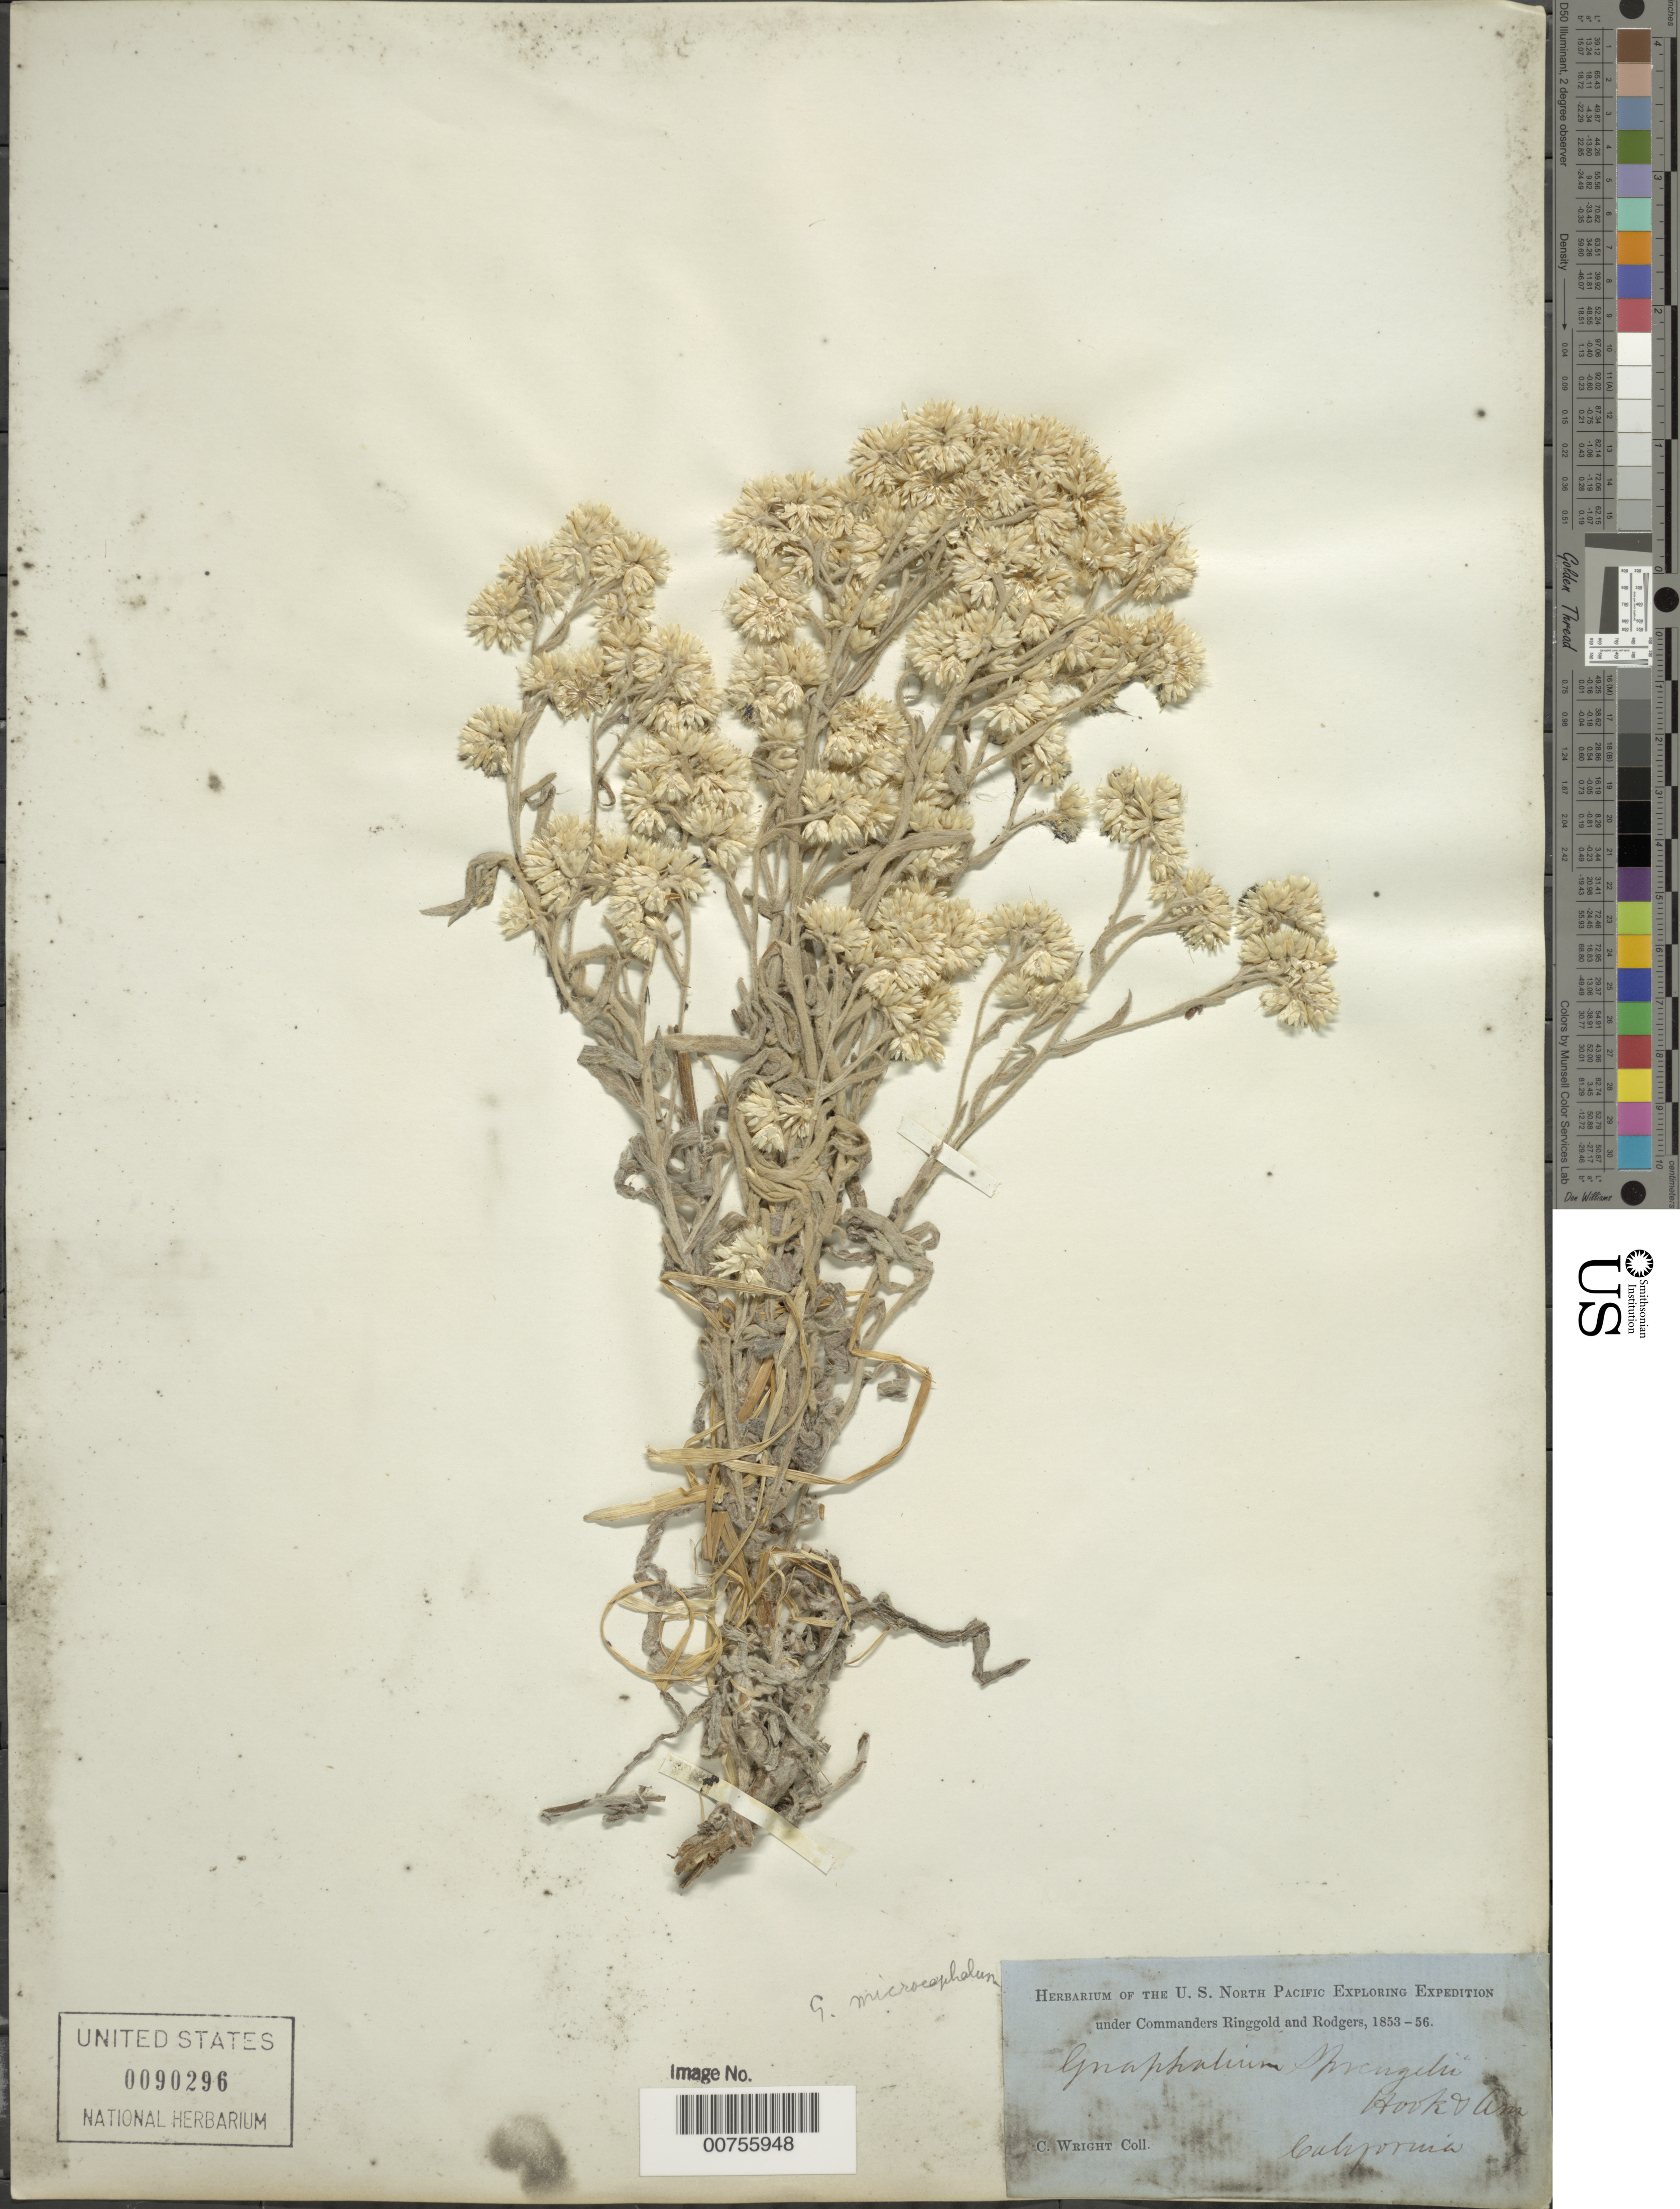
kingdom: Plantae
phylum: Tracheophyta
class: Magnoliopsida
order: Asterales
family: Asteraceae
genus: Pseudognaphalium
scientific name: Pseudognaphalium microcephalum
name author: (Nutt.) Anderb.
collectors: C. Wright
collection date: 1853/1856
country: United States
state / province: California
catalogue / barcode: US 90296